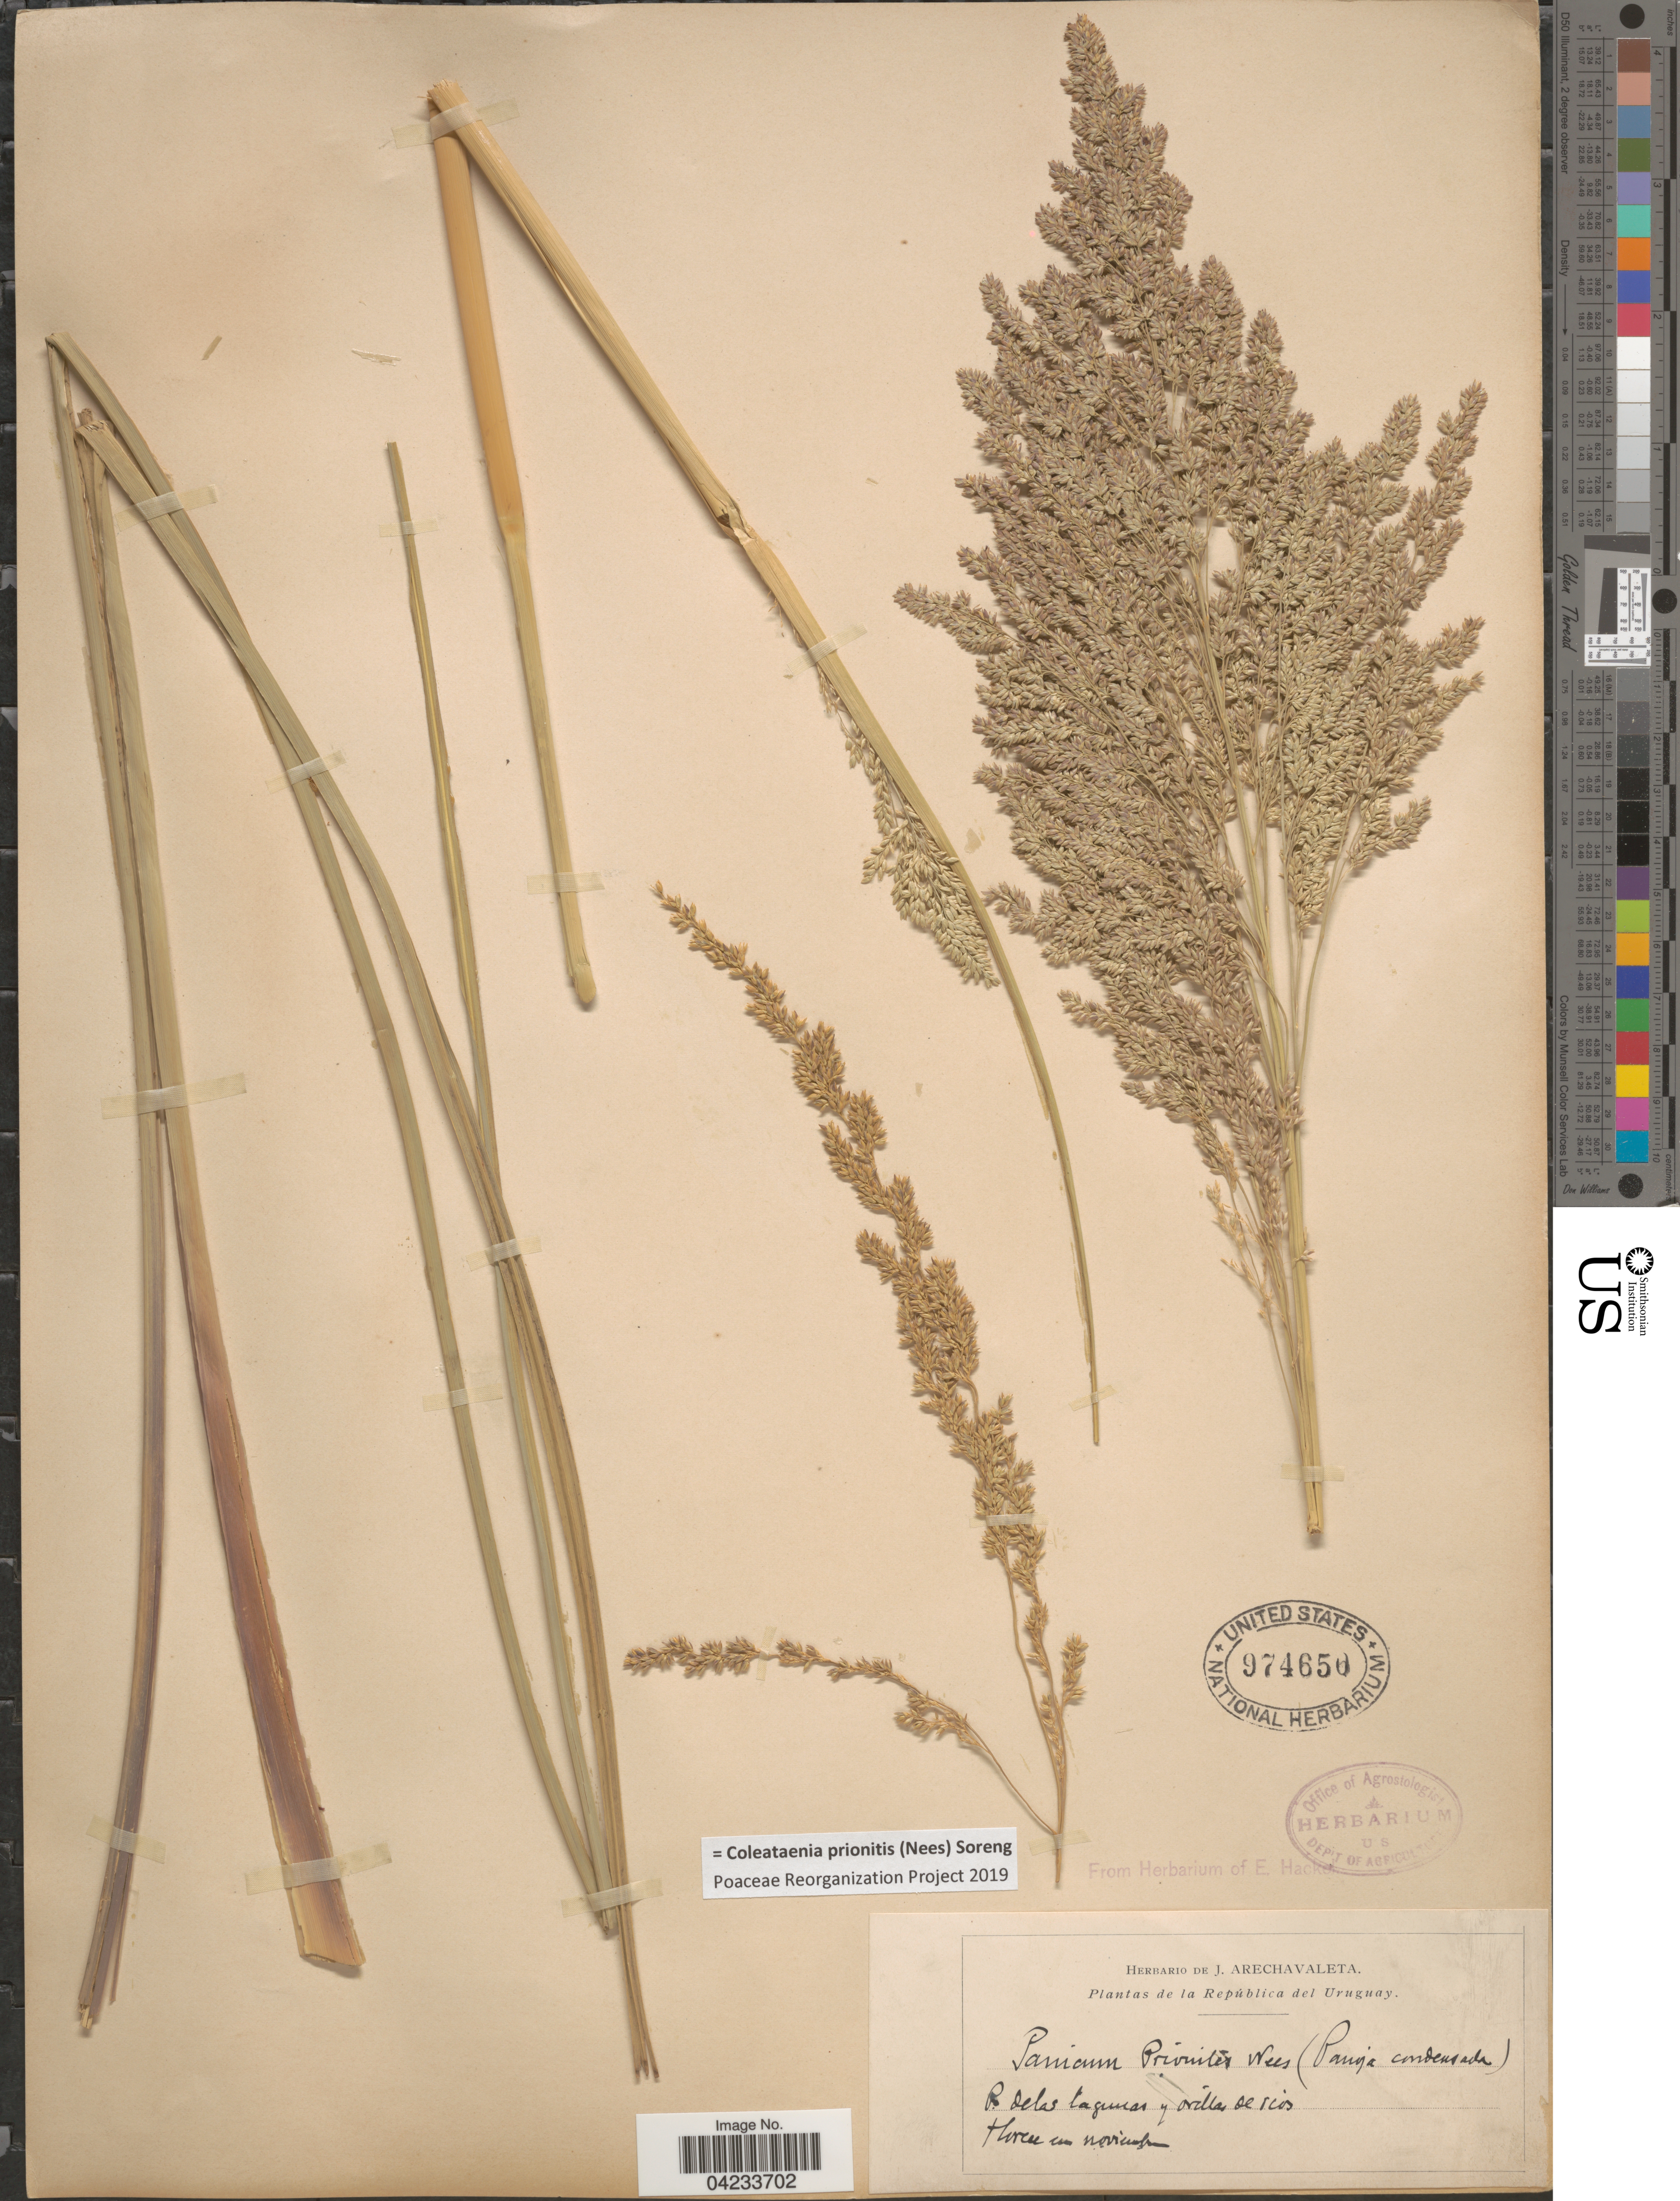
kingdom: Plantae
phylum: Tracheophyta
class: Liliopsida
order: Poales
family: Poaceae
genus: Coleataenia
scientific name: Coleataenia prionitis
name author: (Nees) Soreng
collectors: J. Arechavaleta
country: Uruguay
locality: La República del Uruguay. P. delas lagunas y orilla de rios.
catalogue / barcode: US 974650